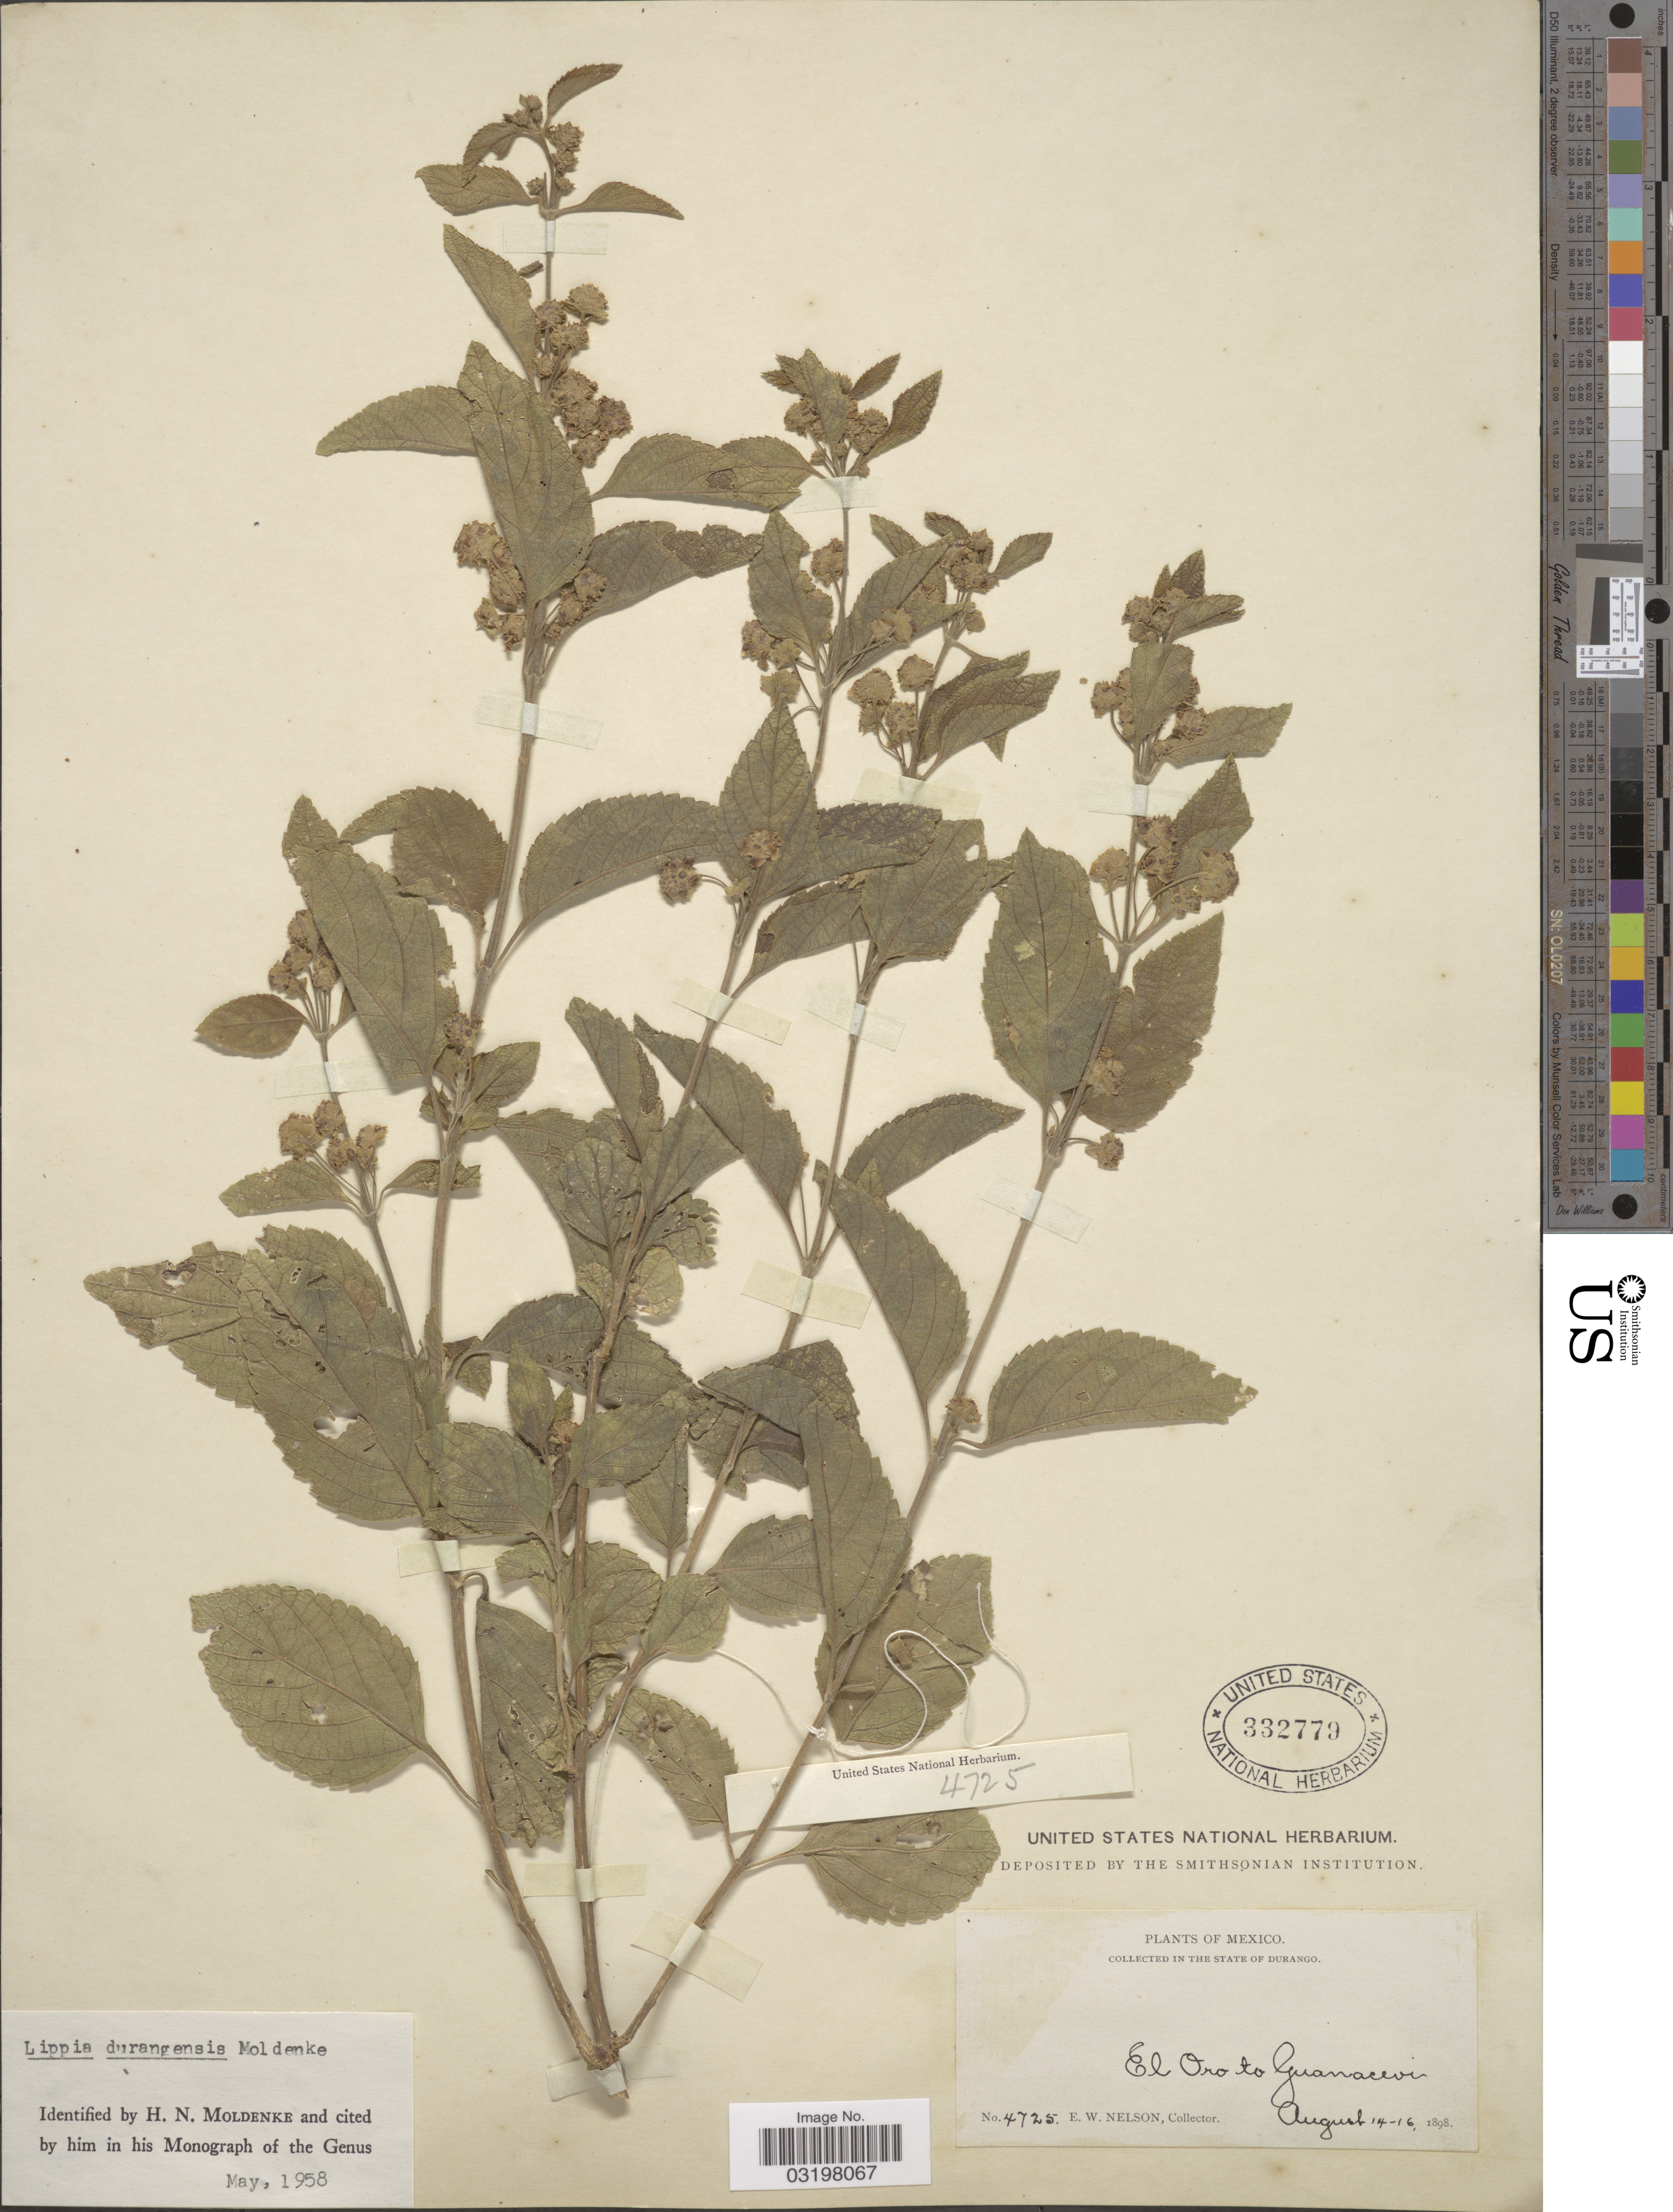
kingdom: Plantae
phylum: Tracheophyta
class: Magnoliopsida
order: Lamiales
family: Verbenaceae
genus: Lippia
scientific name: Lippia cardiostegia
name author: Benth.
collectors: E. W. Nelson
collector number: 4725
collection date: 1898-08-14/1898-08-16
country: Mexico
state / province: Durango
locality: El Oro to Guanacevi.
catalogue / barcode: US 332779